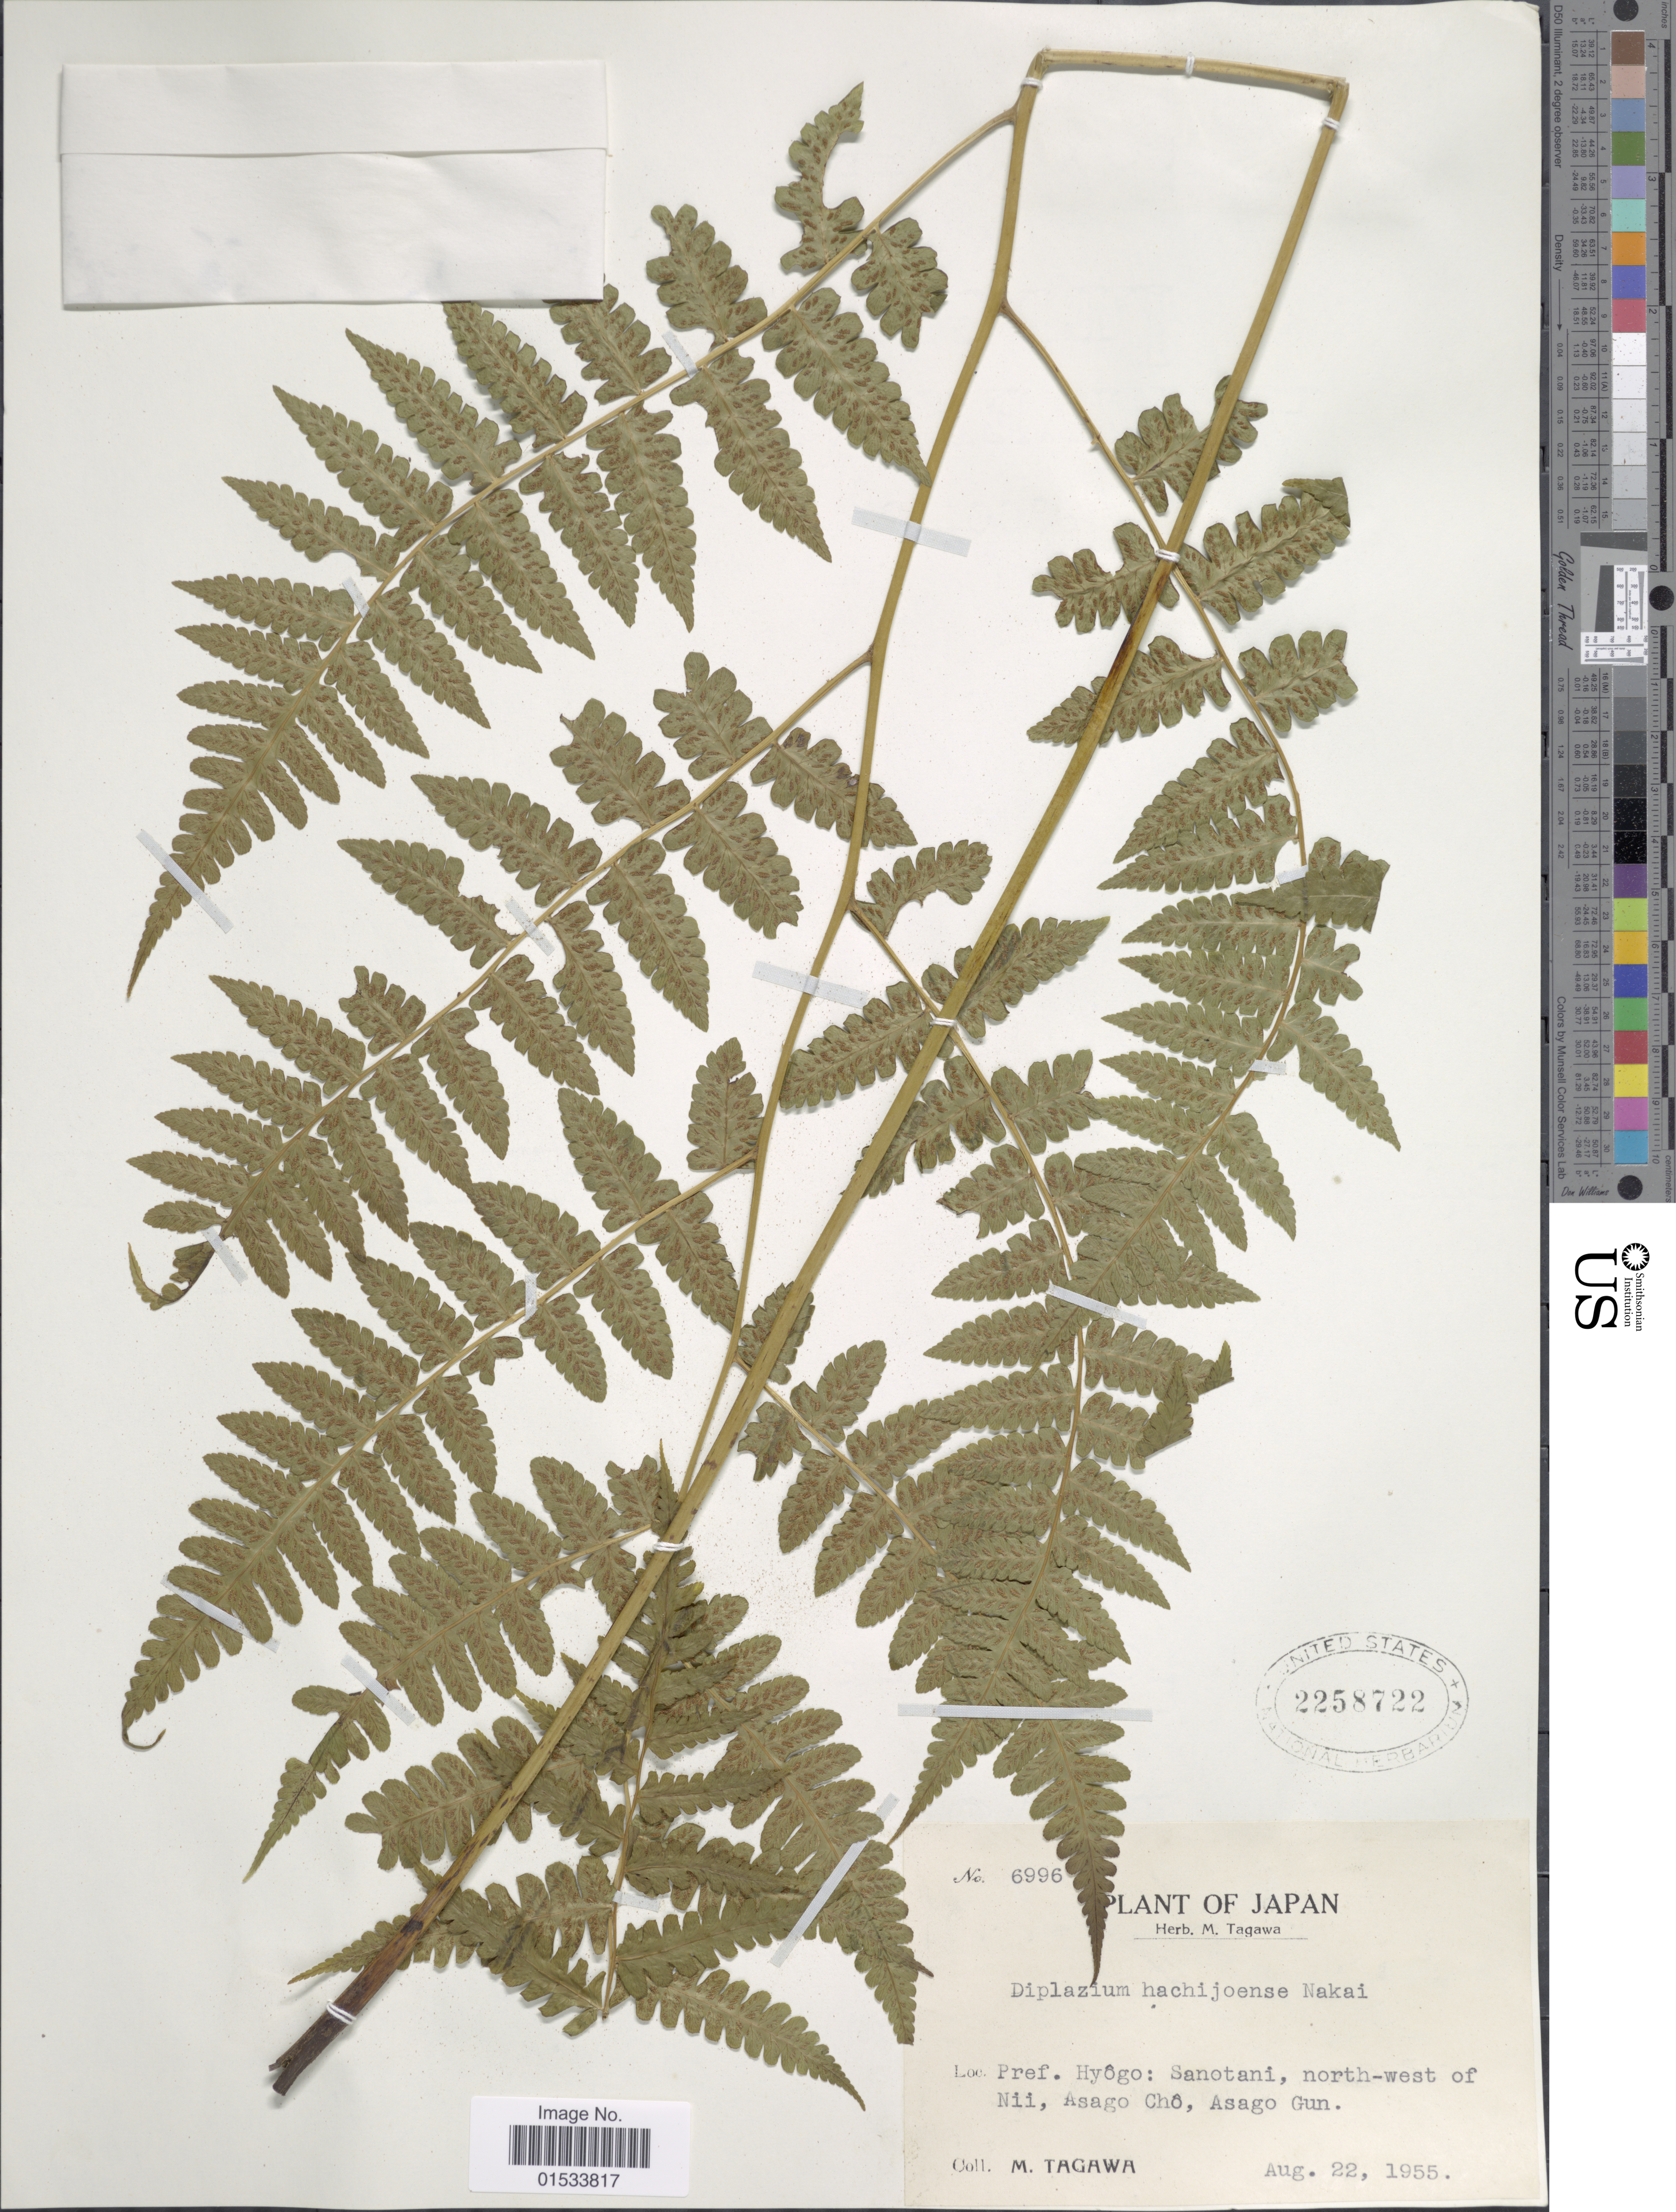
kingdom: Plantae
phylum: Tracheophyta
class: Polypodiopsida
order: Polypodiales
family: Athyriaceae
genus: Diplazium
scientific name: Diplazium hachijoense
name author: Nakai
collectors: M. Tagawa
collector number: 6996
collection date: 1955-08-22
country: Japan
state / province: Hyogo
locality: Sanotani, north-west of Nii, Asago Chô, Asago Gun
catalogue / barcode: US 2258722